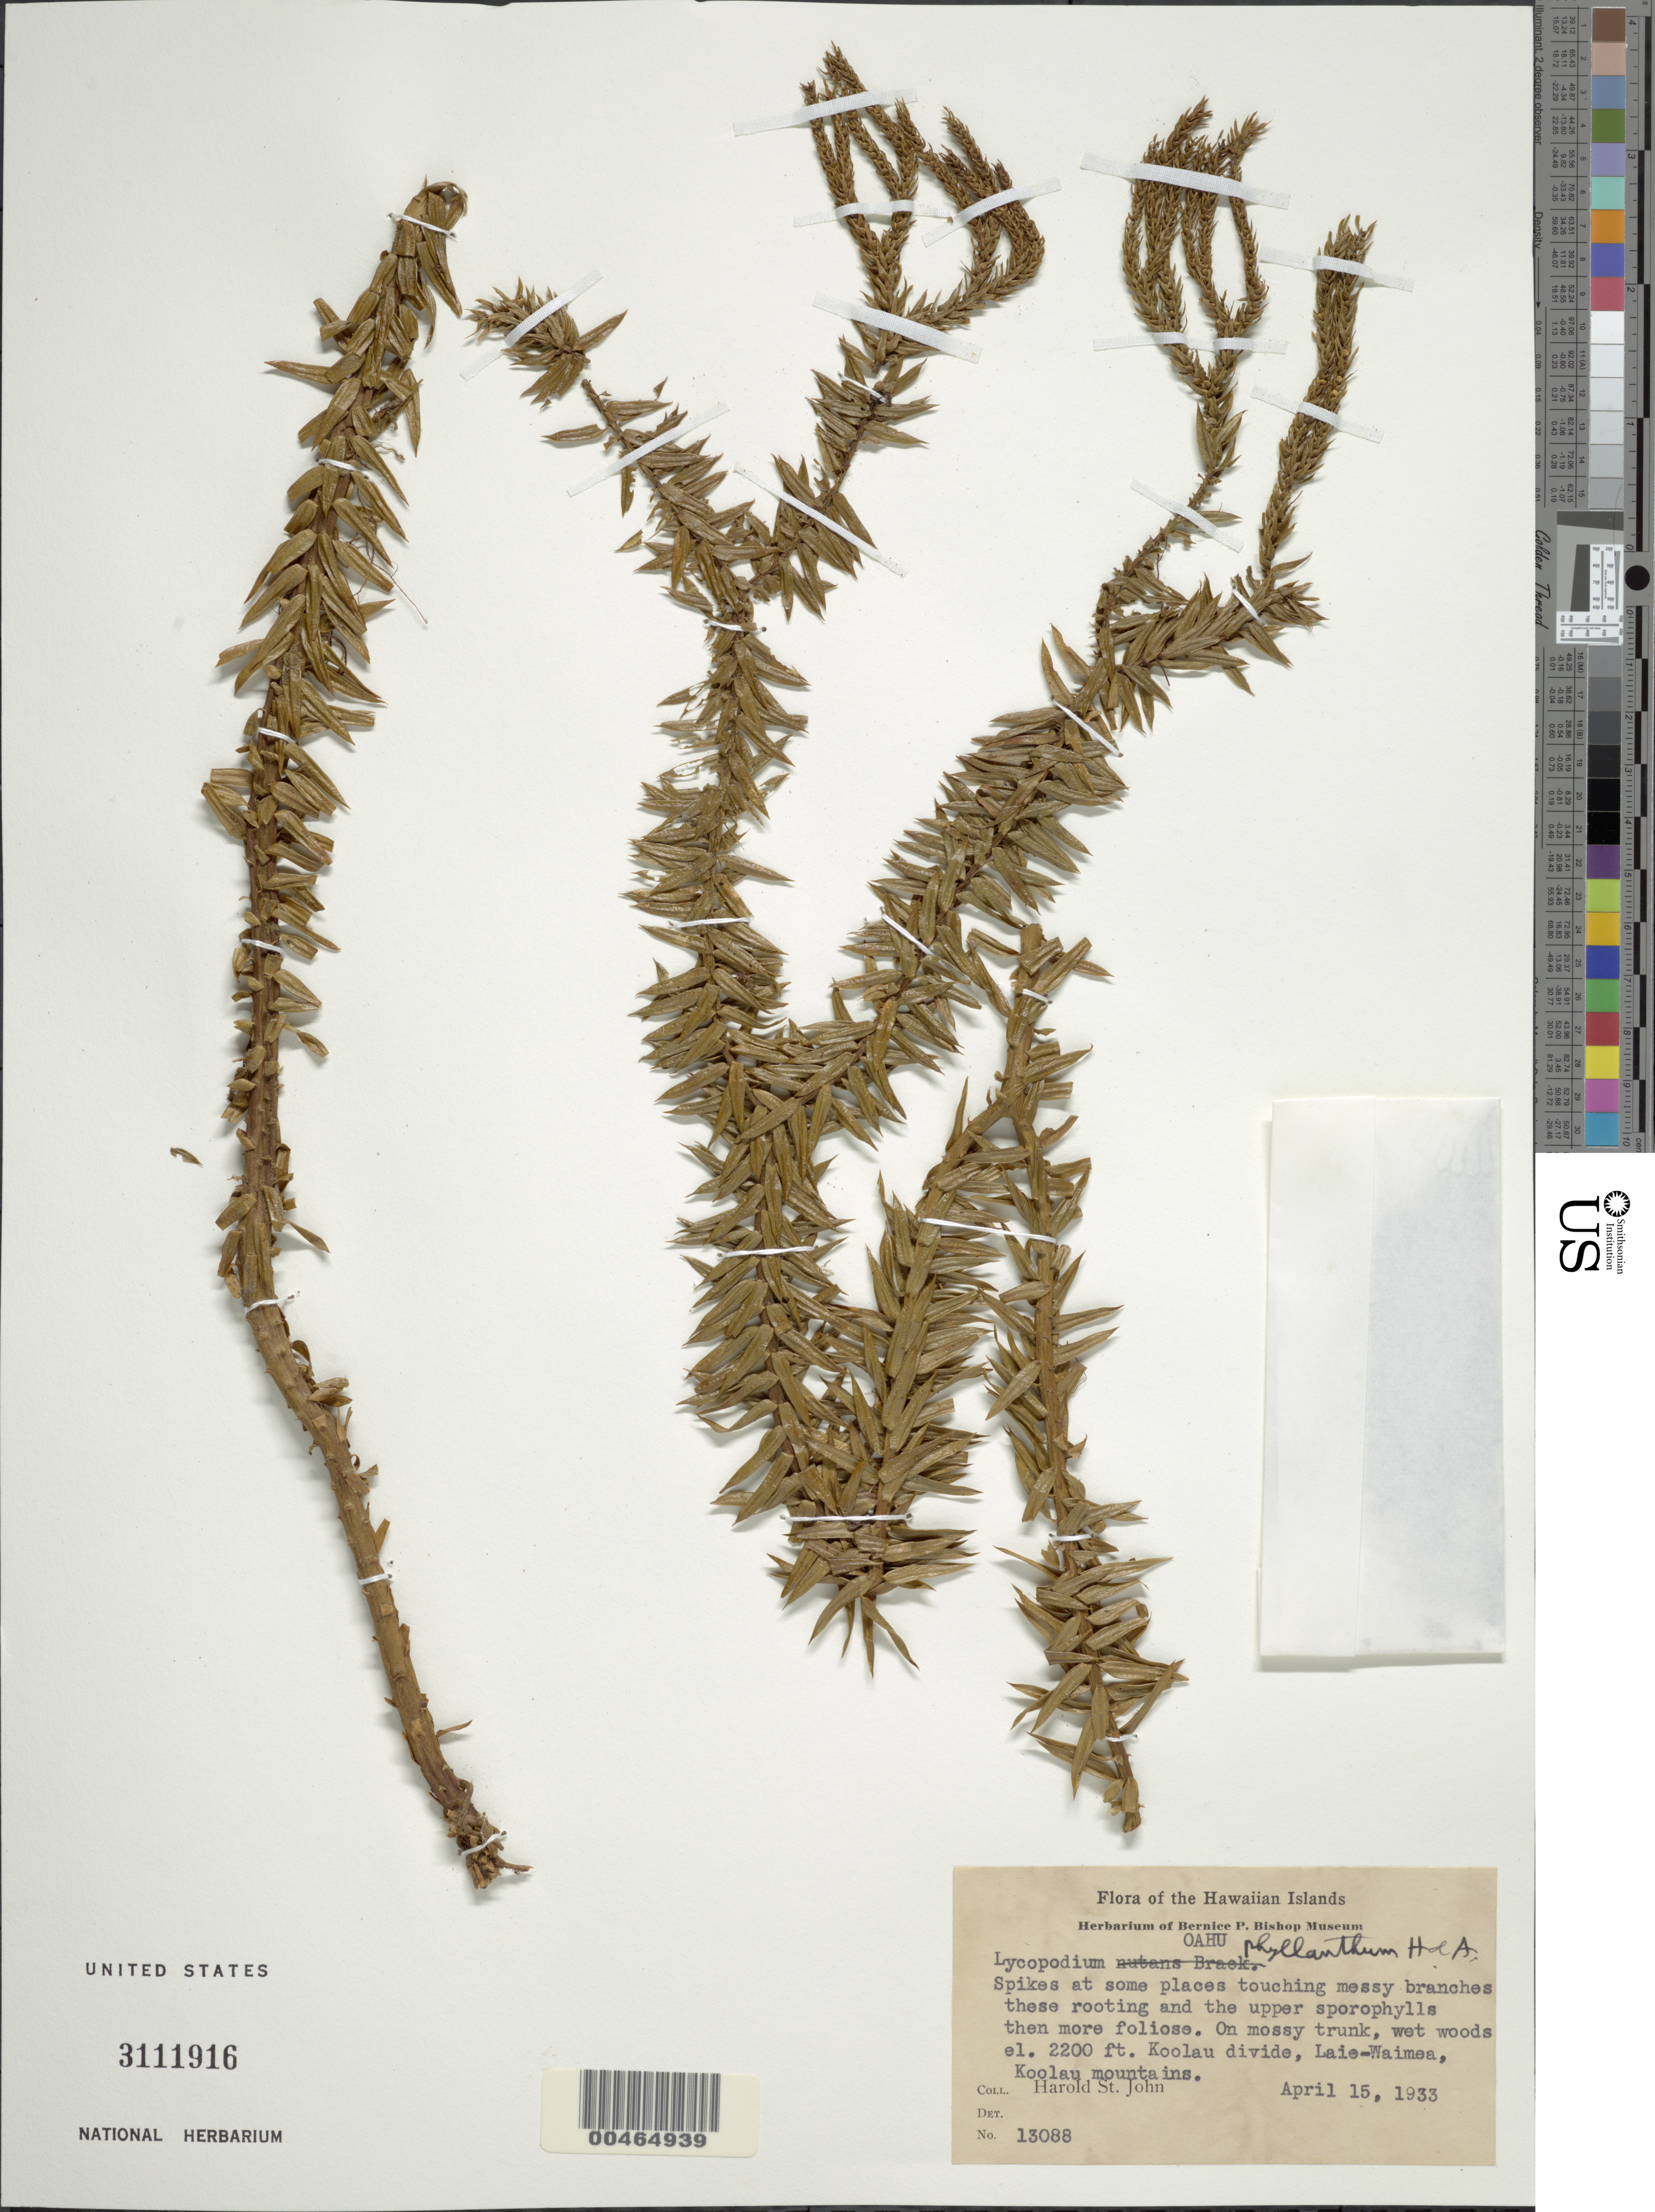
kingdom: Plantae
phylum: Tracheophyta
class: Lycopodiopsida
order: Lycopodiales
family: Lycopodiaceae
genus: Phlegmariurus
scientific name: Phlegmariurus nutans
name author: (Brack.) W.H. Wagner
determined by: Field, A. R.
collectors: H. St. John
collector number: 13088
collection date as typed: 15 Apr 1933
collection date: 1933-04-15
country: United States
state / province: Hawaii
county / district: Honolulu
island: Oahu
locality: Koolau divide, Laie-Waimea, Koolau Mountains, Oahu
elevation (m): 671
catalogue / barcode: US 3111916